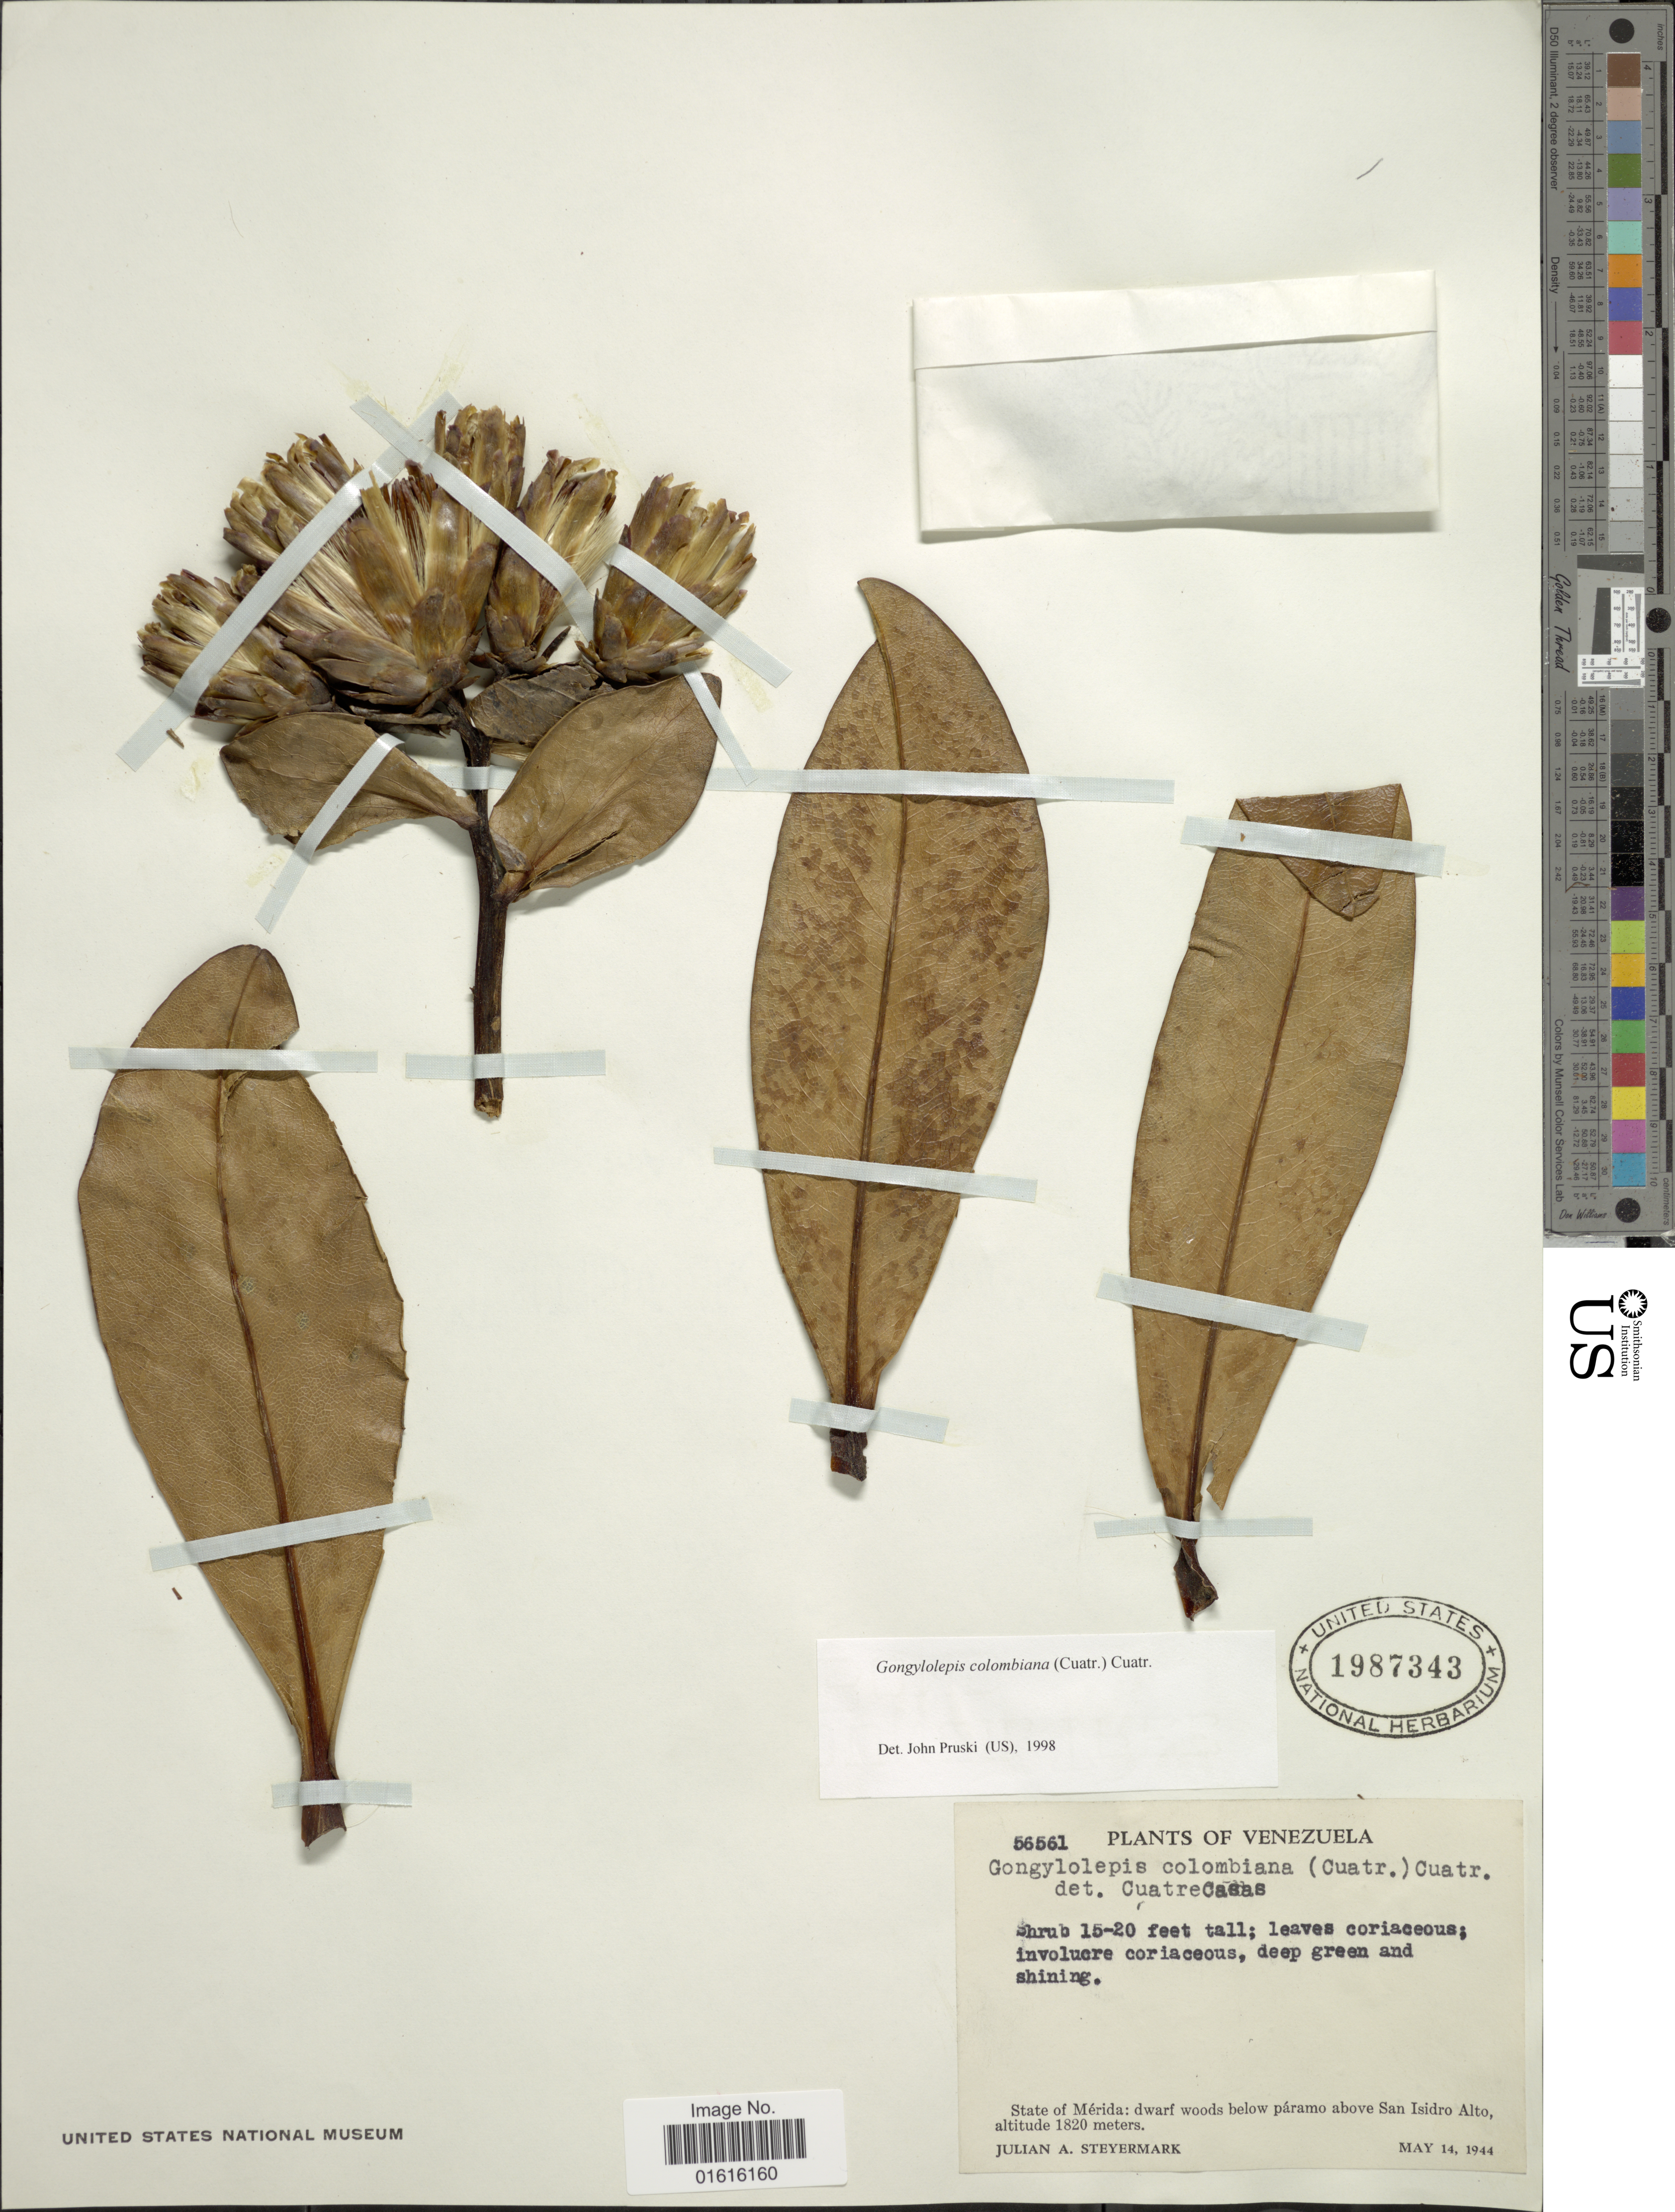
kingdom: Plantae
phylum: Tracheophyta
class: Magnoliopsida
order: Asterales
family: Asteraceae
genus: Gongylolepis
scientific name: Gongylolepis colombiana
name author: (Cuatrec.) Cuatrec.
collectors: J. Steyermark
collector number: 56561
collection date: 1944-05-14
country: Venezuela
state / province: Mérida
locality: Dwarf woods below paramo above San Isidro Alto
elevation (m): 1820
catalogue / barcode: US 1987343